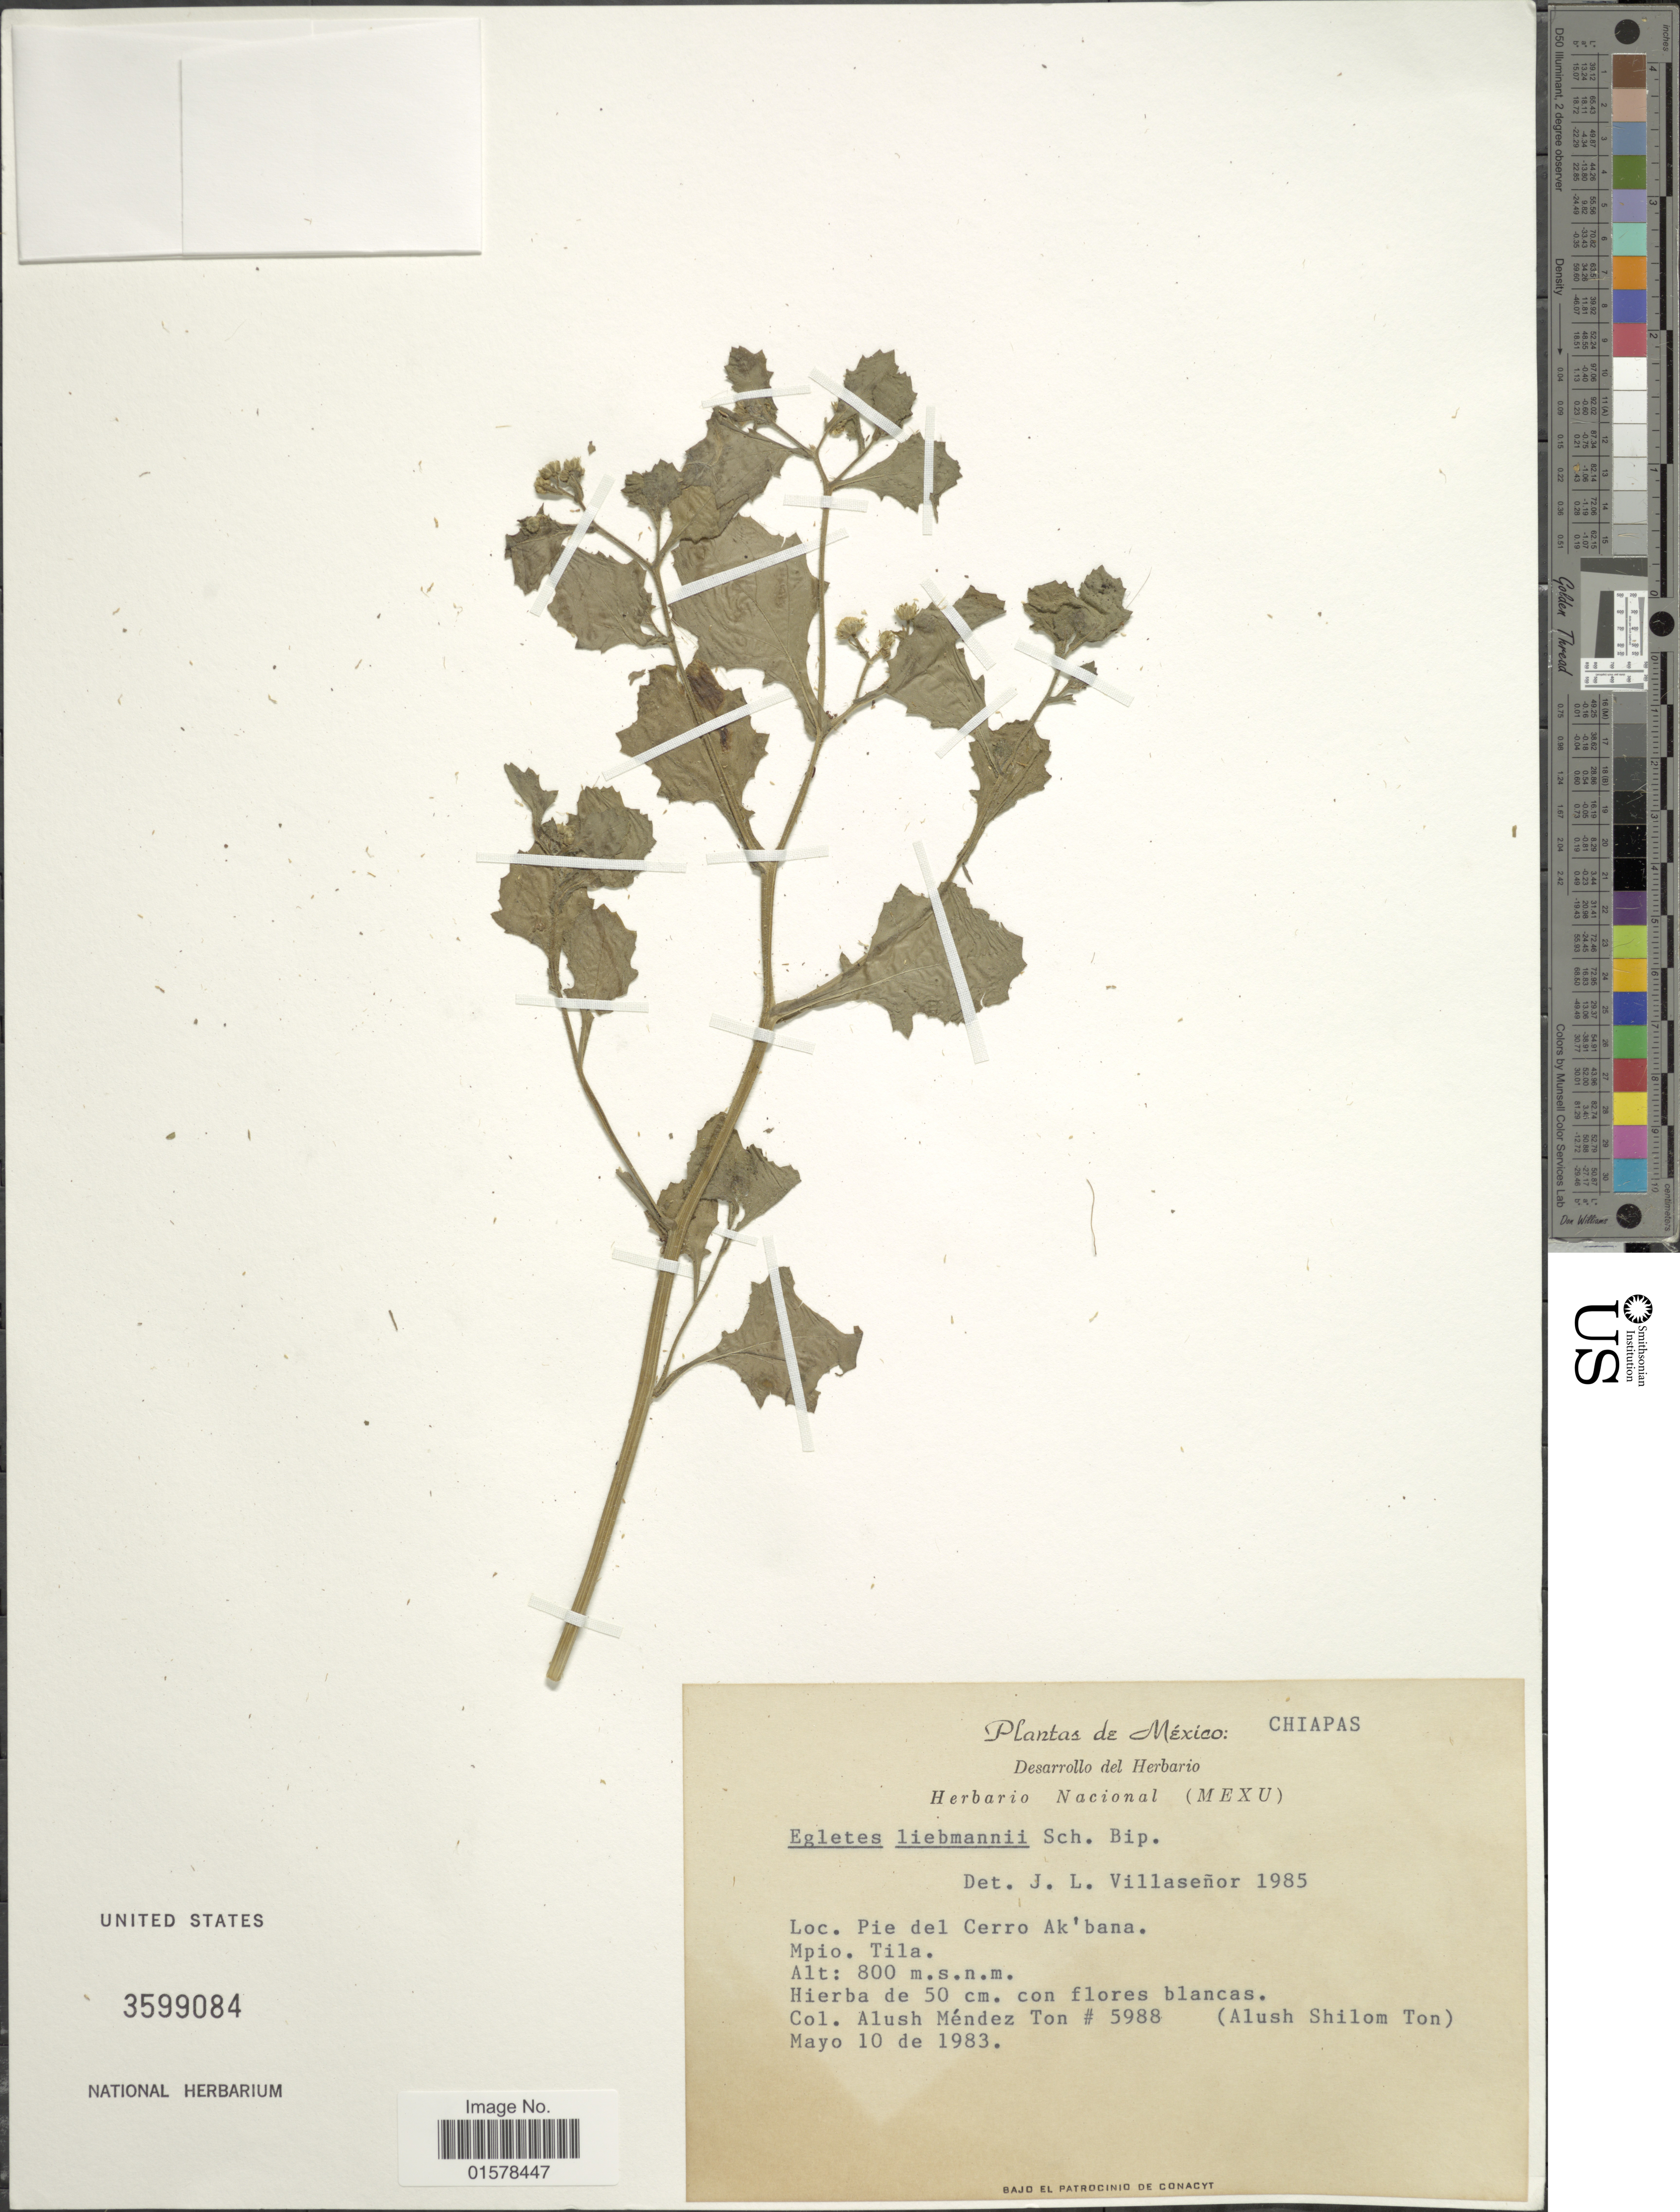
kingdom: Plantae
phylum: Tracheophyta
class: Magnoliopsida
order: Asterales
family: Asteraceae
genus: Egletes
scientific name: Egletes liebmannii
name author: Sch. Bip. ex Hemsl.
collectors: A. M. Ton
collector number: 5988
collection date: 1983-05-10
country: Mexico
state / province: Chiapas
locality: Mexico. Chiapas. Pie del Cerro Ak'bana, Mpio. Tila.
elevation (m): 800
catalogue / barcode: US 3599084